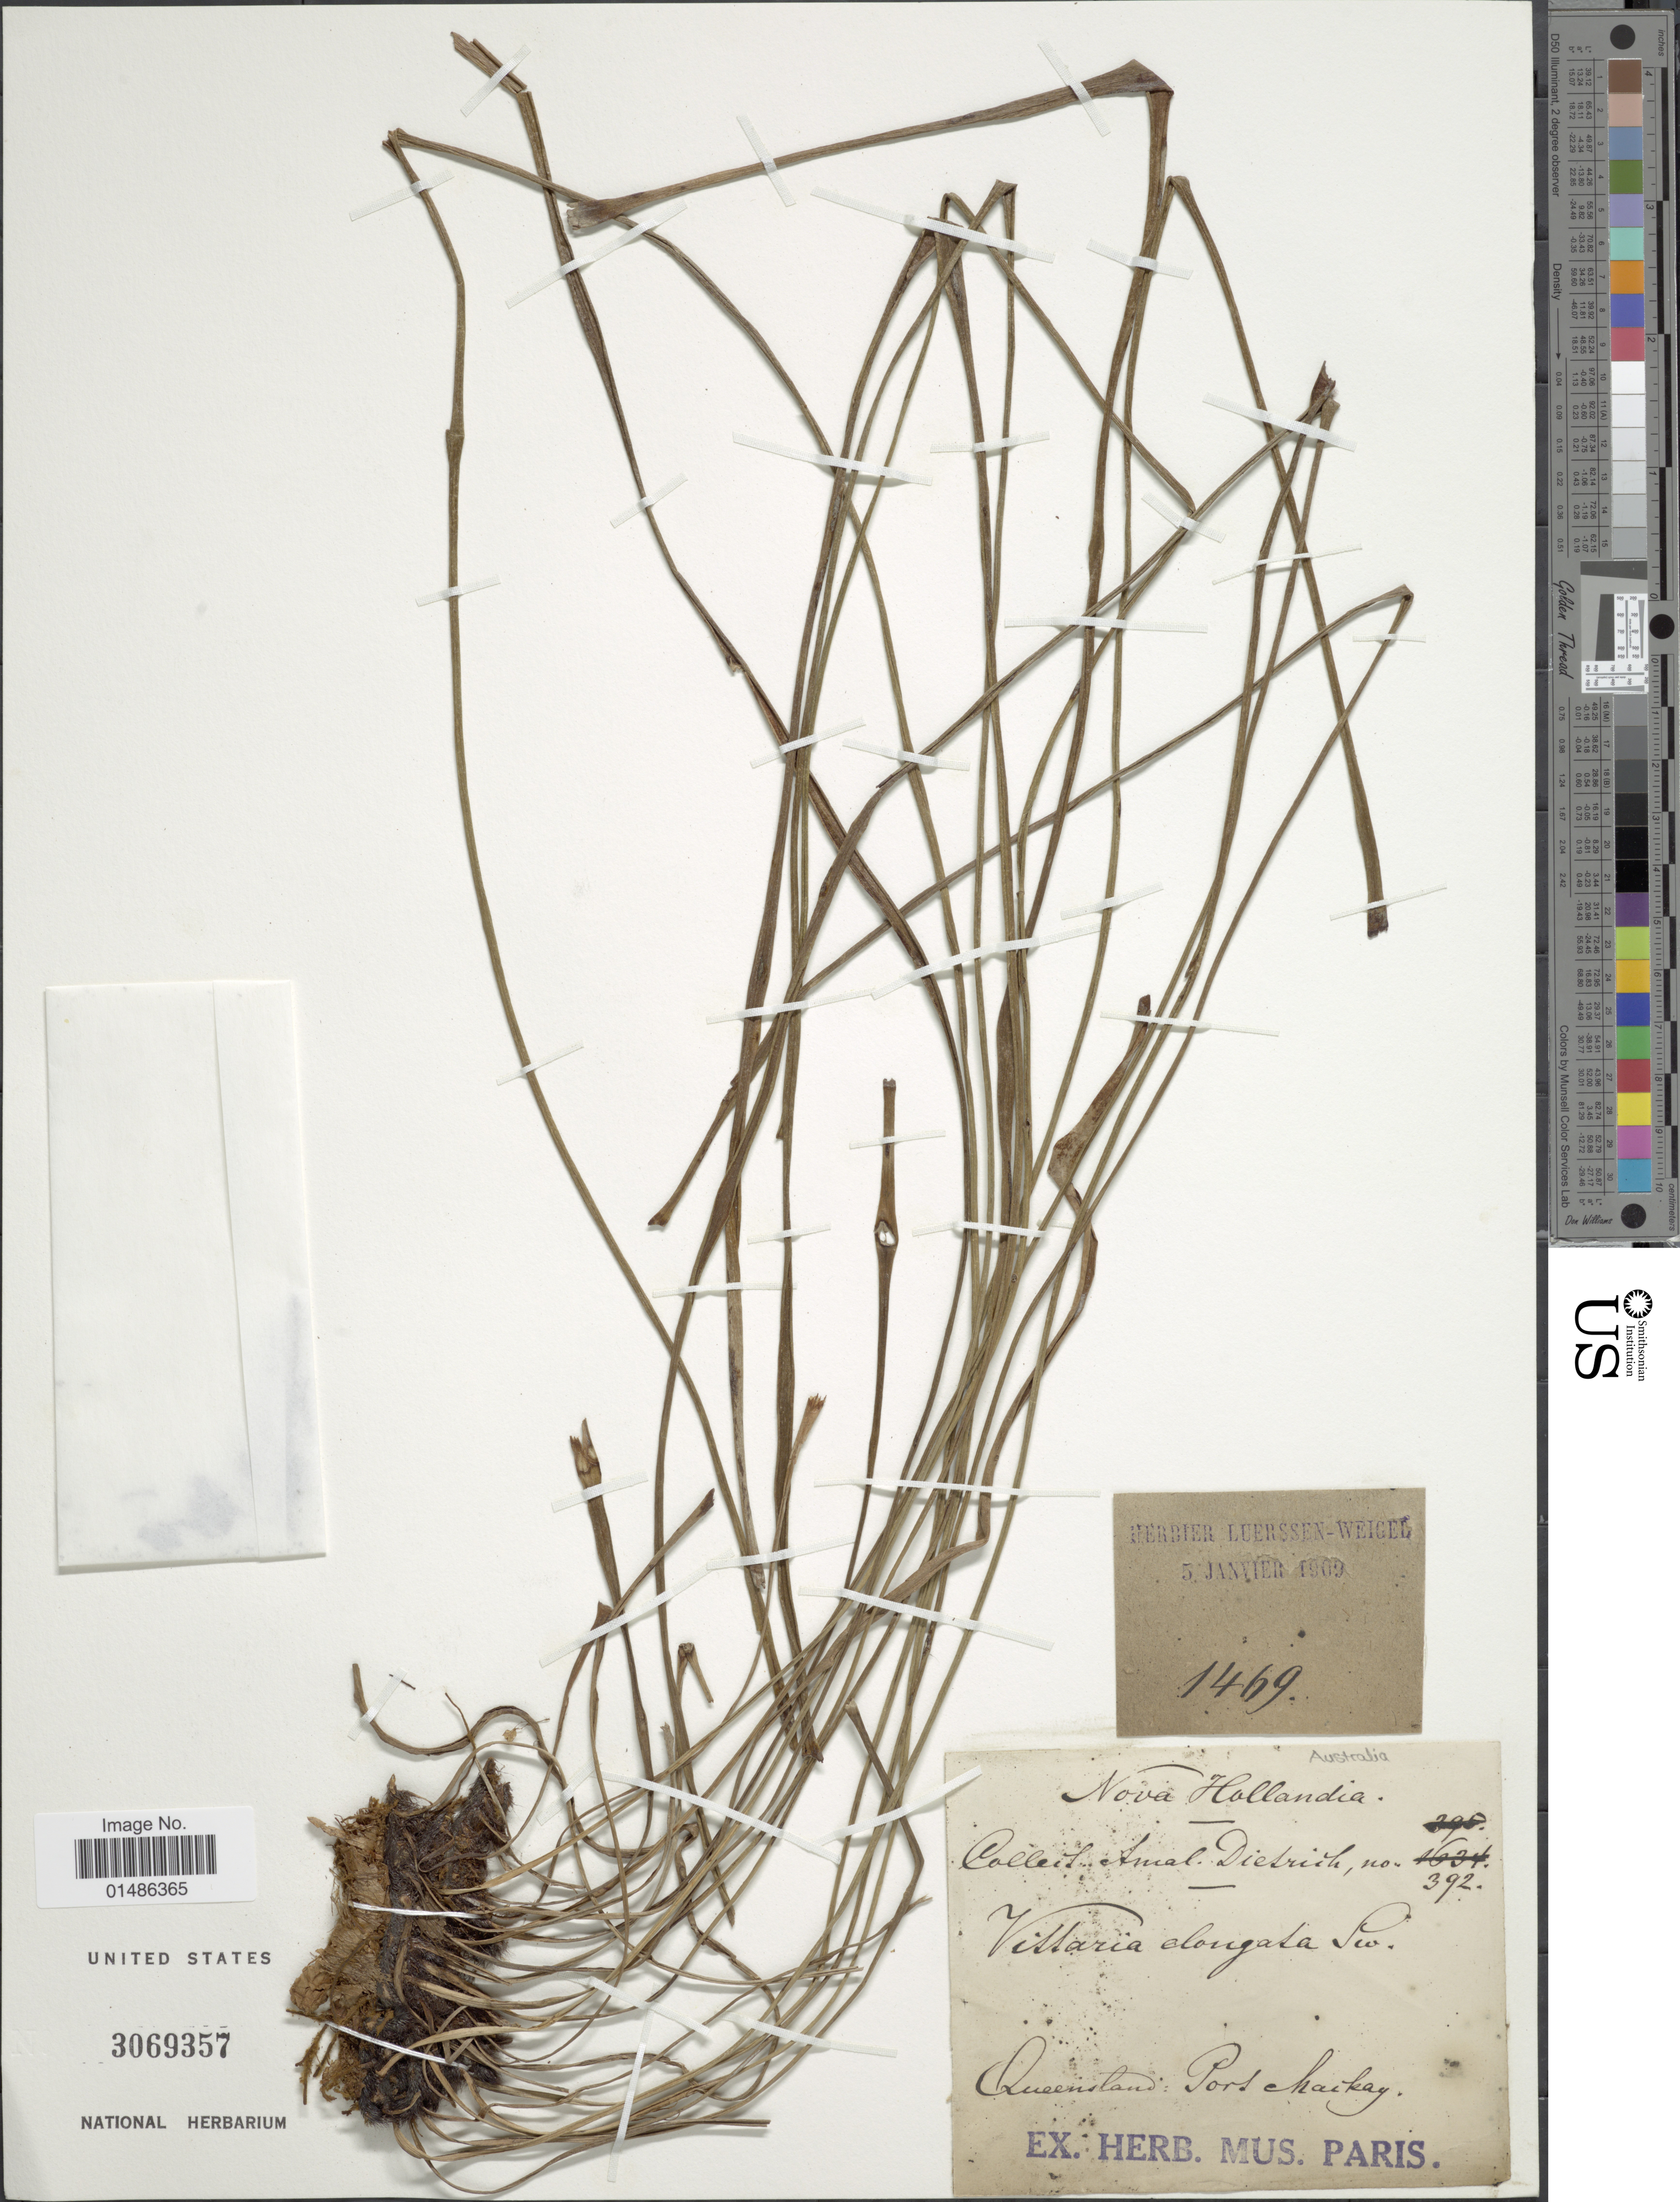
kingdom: Plantae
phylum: Tracheophyta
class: Polypodiopsida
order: Polypodiales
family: Pteridaceae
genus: Haplopteris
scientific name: Haplopteris elongata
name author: (Sw.) Crane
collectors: A. Dietrich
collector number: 392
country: Australia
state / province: Queensland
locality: Nova Hollandia. Portehaikay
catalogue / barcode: US 3069357